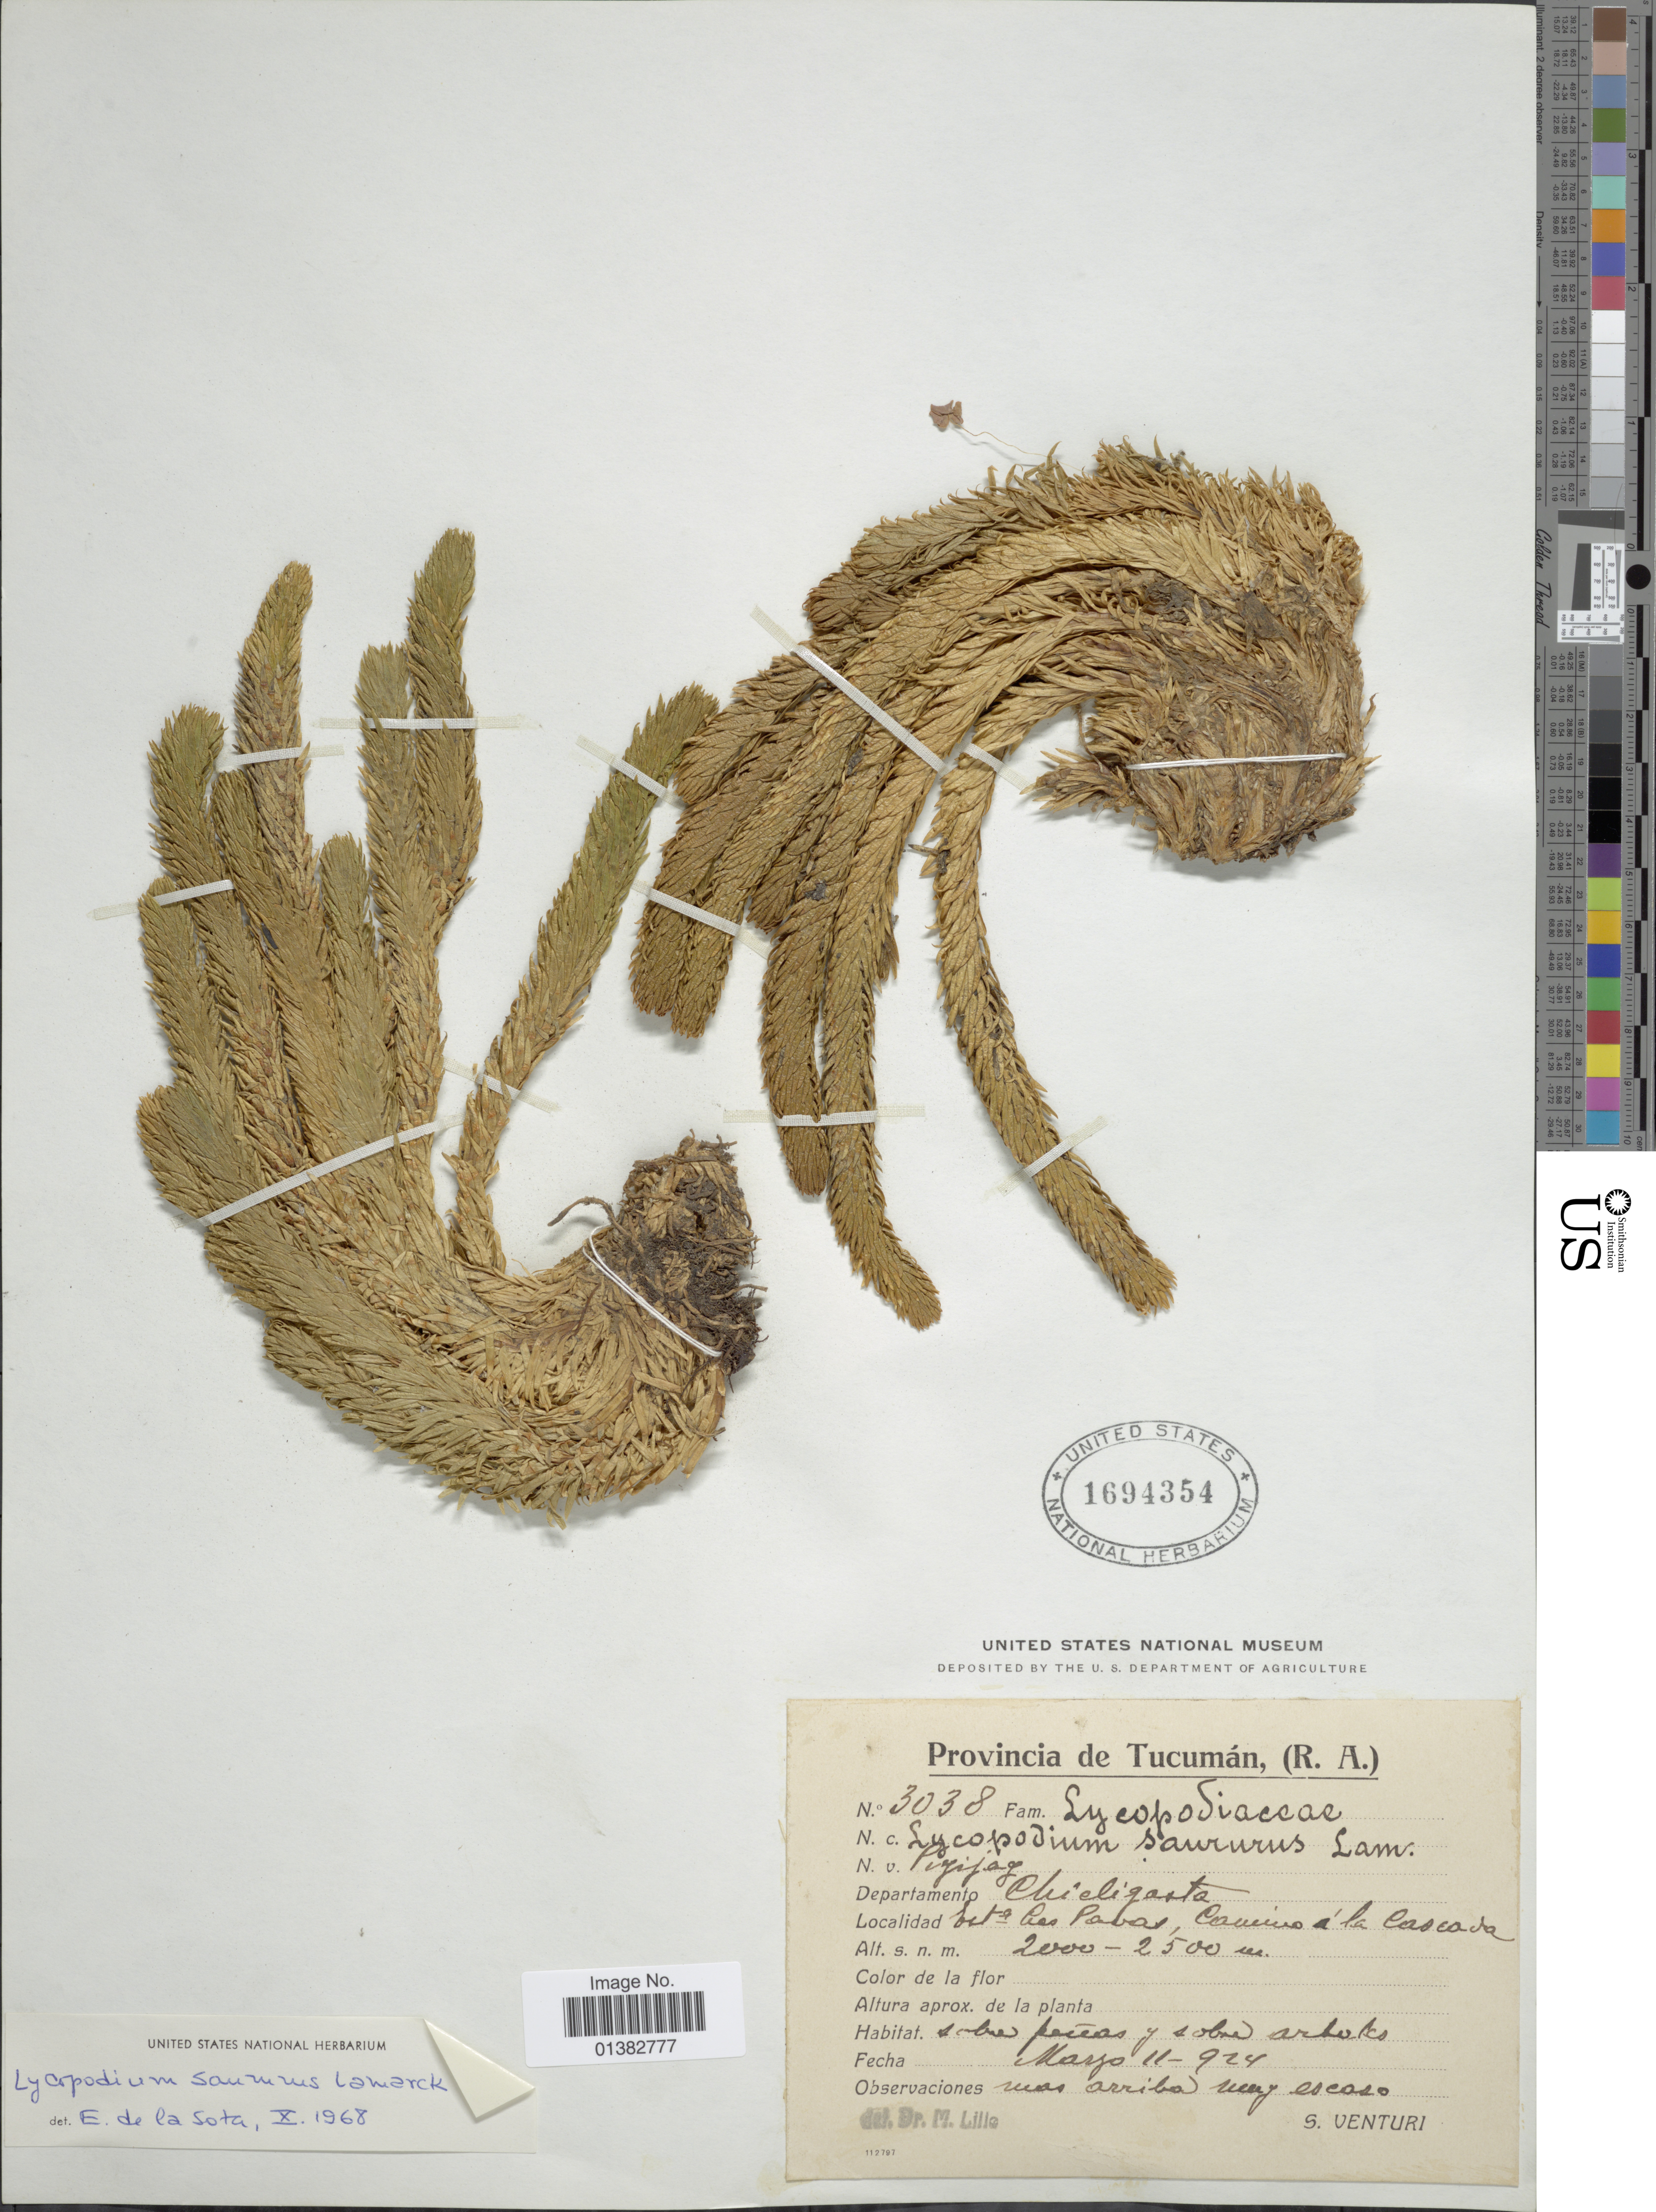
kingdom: Plantae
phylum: Tracheophyta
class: Lycopodiopsida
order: Lycopodiales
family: Lycopodiaceae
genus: Phlegmariurus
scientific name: Phlegmariurus saururus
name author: (Lam.) B. Øllg.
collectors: S. Venturi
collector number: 3038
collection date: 1924-03-11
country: Argentina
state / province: Tucuman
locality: Departamento Chicligasta, Esta. Las Pavas, Camino a la Cascada.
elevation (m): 2000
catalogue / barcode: US 1694354